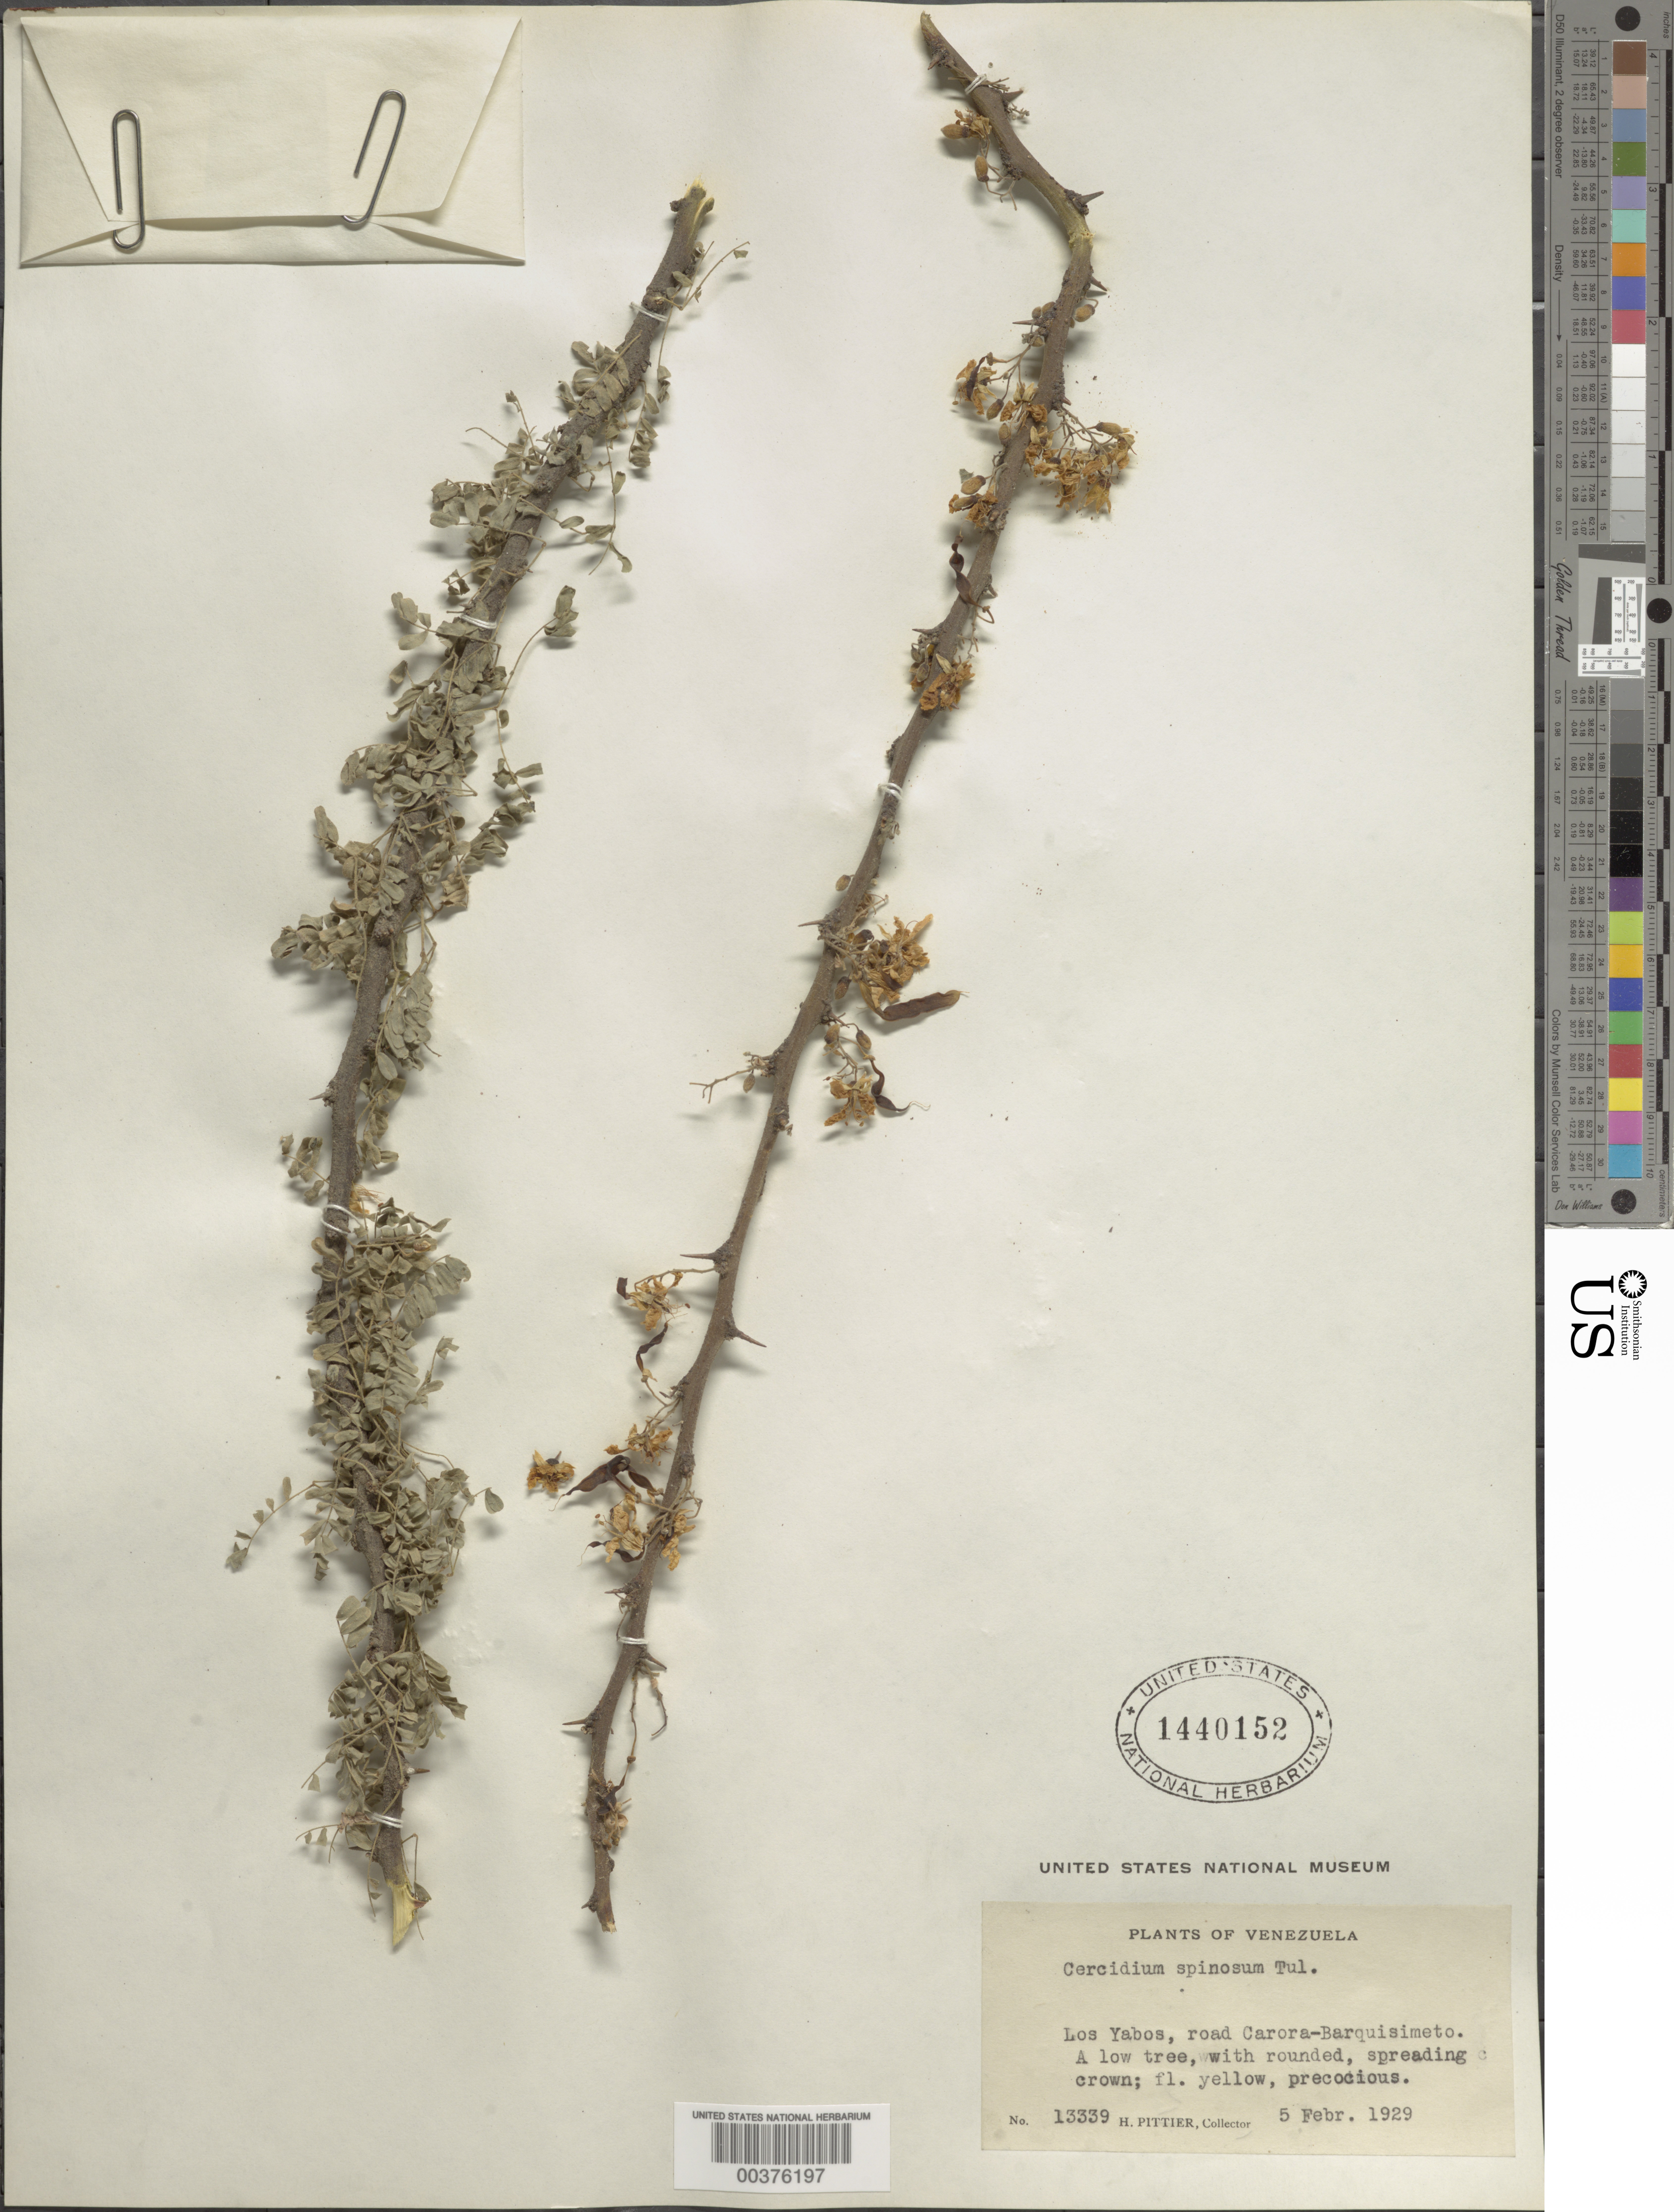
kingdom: Plantae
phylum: Tracheophyta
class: Magnoliopsida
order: Fabales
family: Fabaceae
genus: Parkinsonia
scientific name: Parkinsonia praecox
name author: (Ruiz & Pav.) J.E. Hawkins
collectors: H. F. Pittier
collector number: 13339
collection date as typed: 05 Feb 1929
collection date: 1929-02-05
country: Venezuela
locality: Los yabos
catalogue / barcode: US 1440152